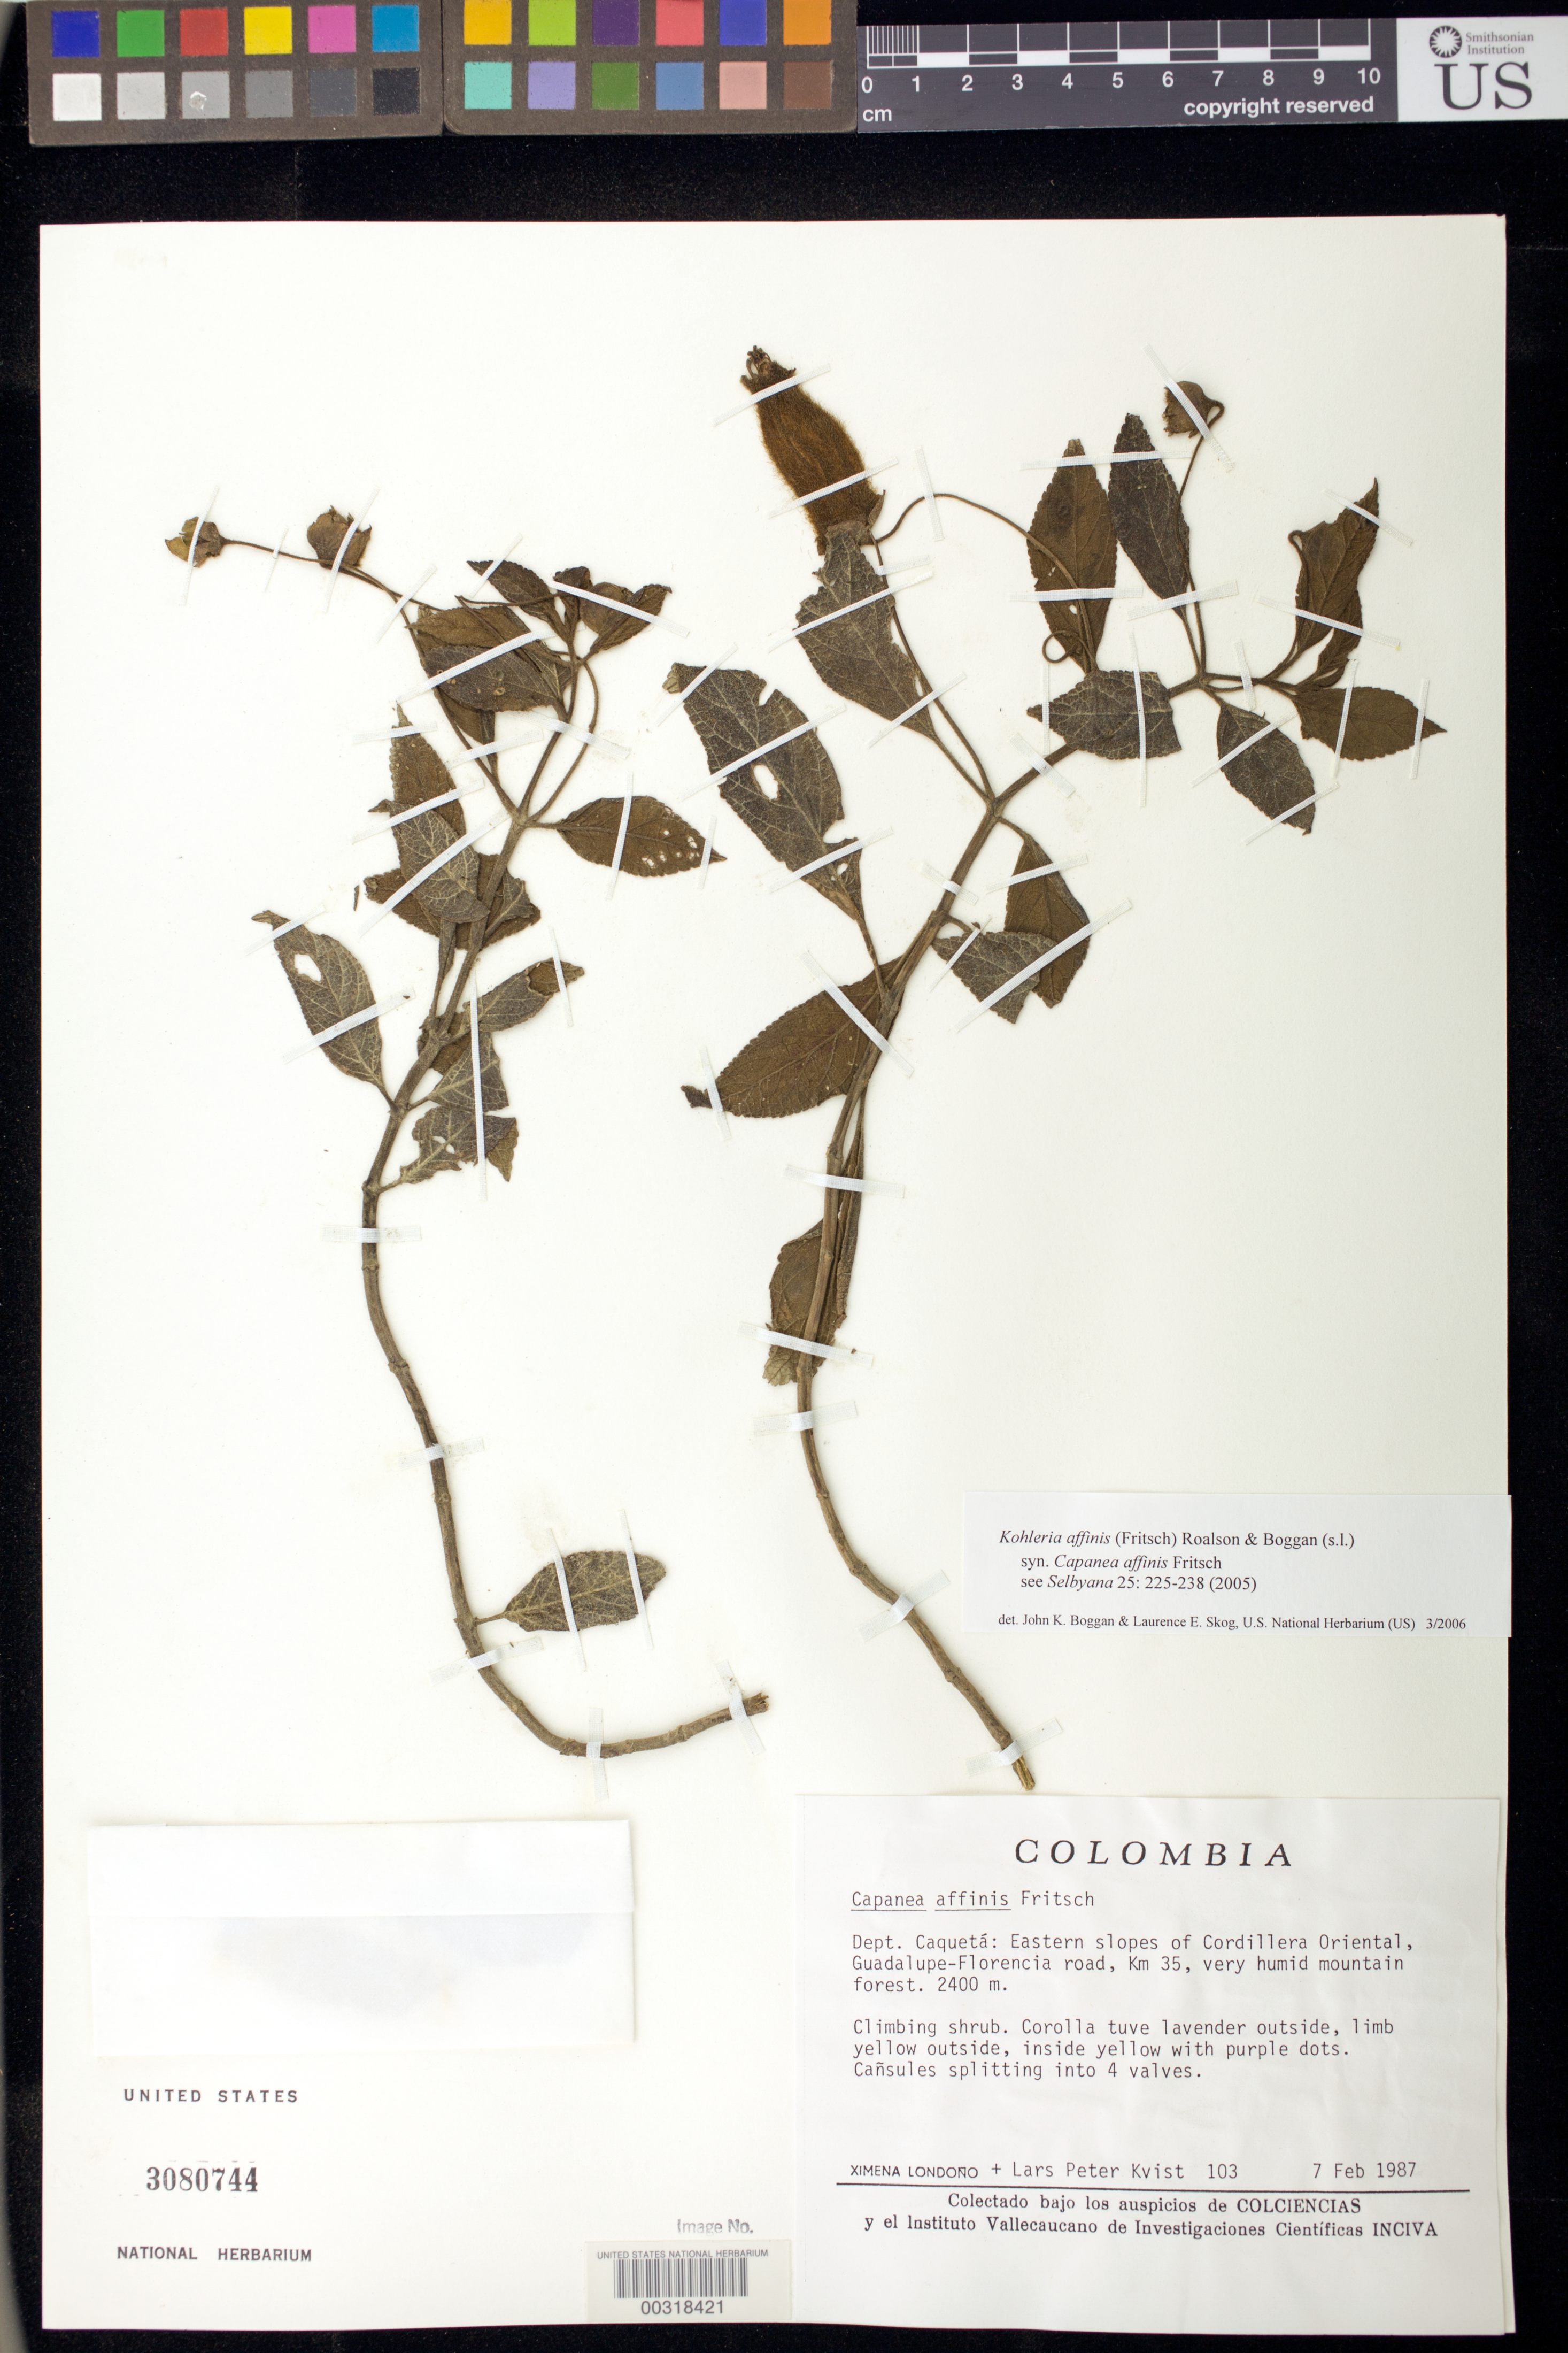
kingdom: Plantae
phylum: Tracheophyta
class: Magnoliopsida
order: Lamiales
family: Gesneriaceae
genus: Kohleria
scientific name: Kohleria affinis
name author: (Fritsch) Roalson & Boggan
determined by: Boggan, J. K.; Skog, L. E.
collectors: X. Londoño & L. P. Kvist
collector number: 103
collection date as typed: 07 Feb 1987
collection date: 1987-02-07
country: Colombia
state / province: Caquetá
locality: Eastern slopes of Cordillera Oriental, Guadalupe-Florencia road, km 35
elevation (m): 2400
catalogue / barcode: US 3080744